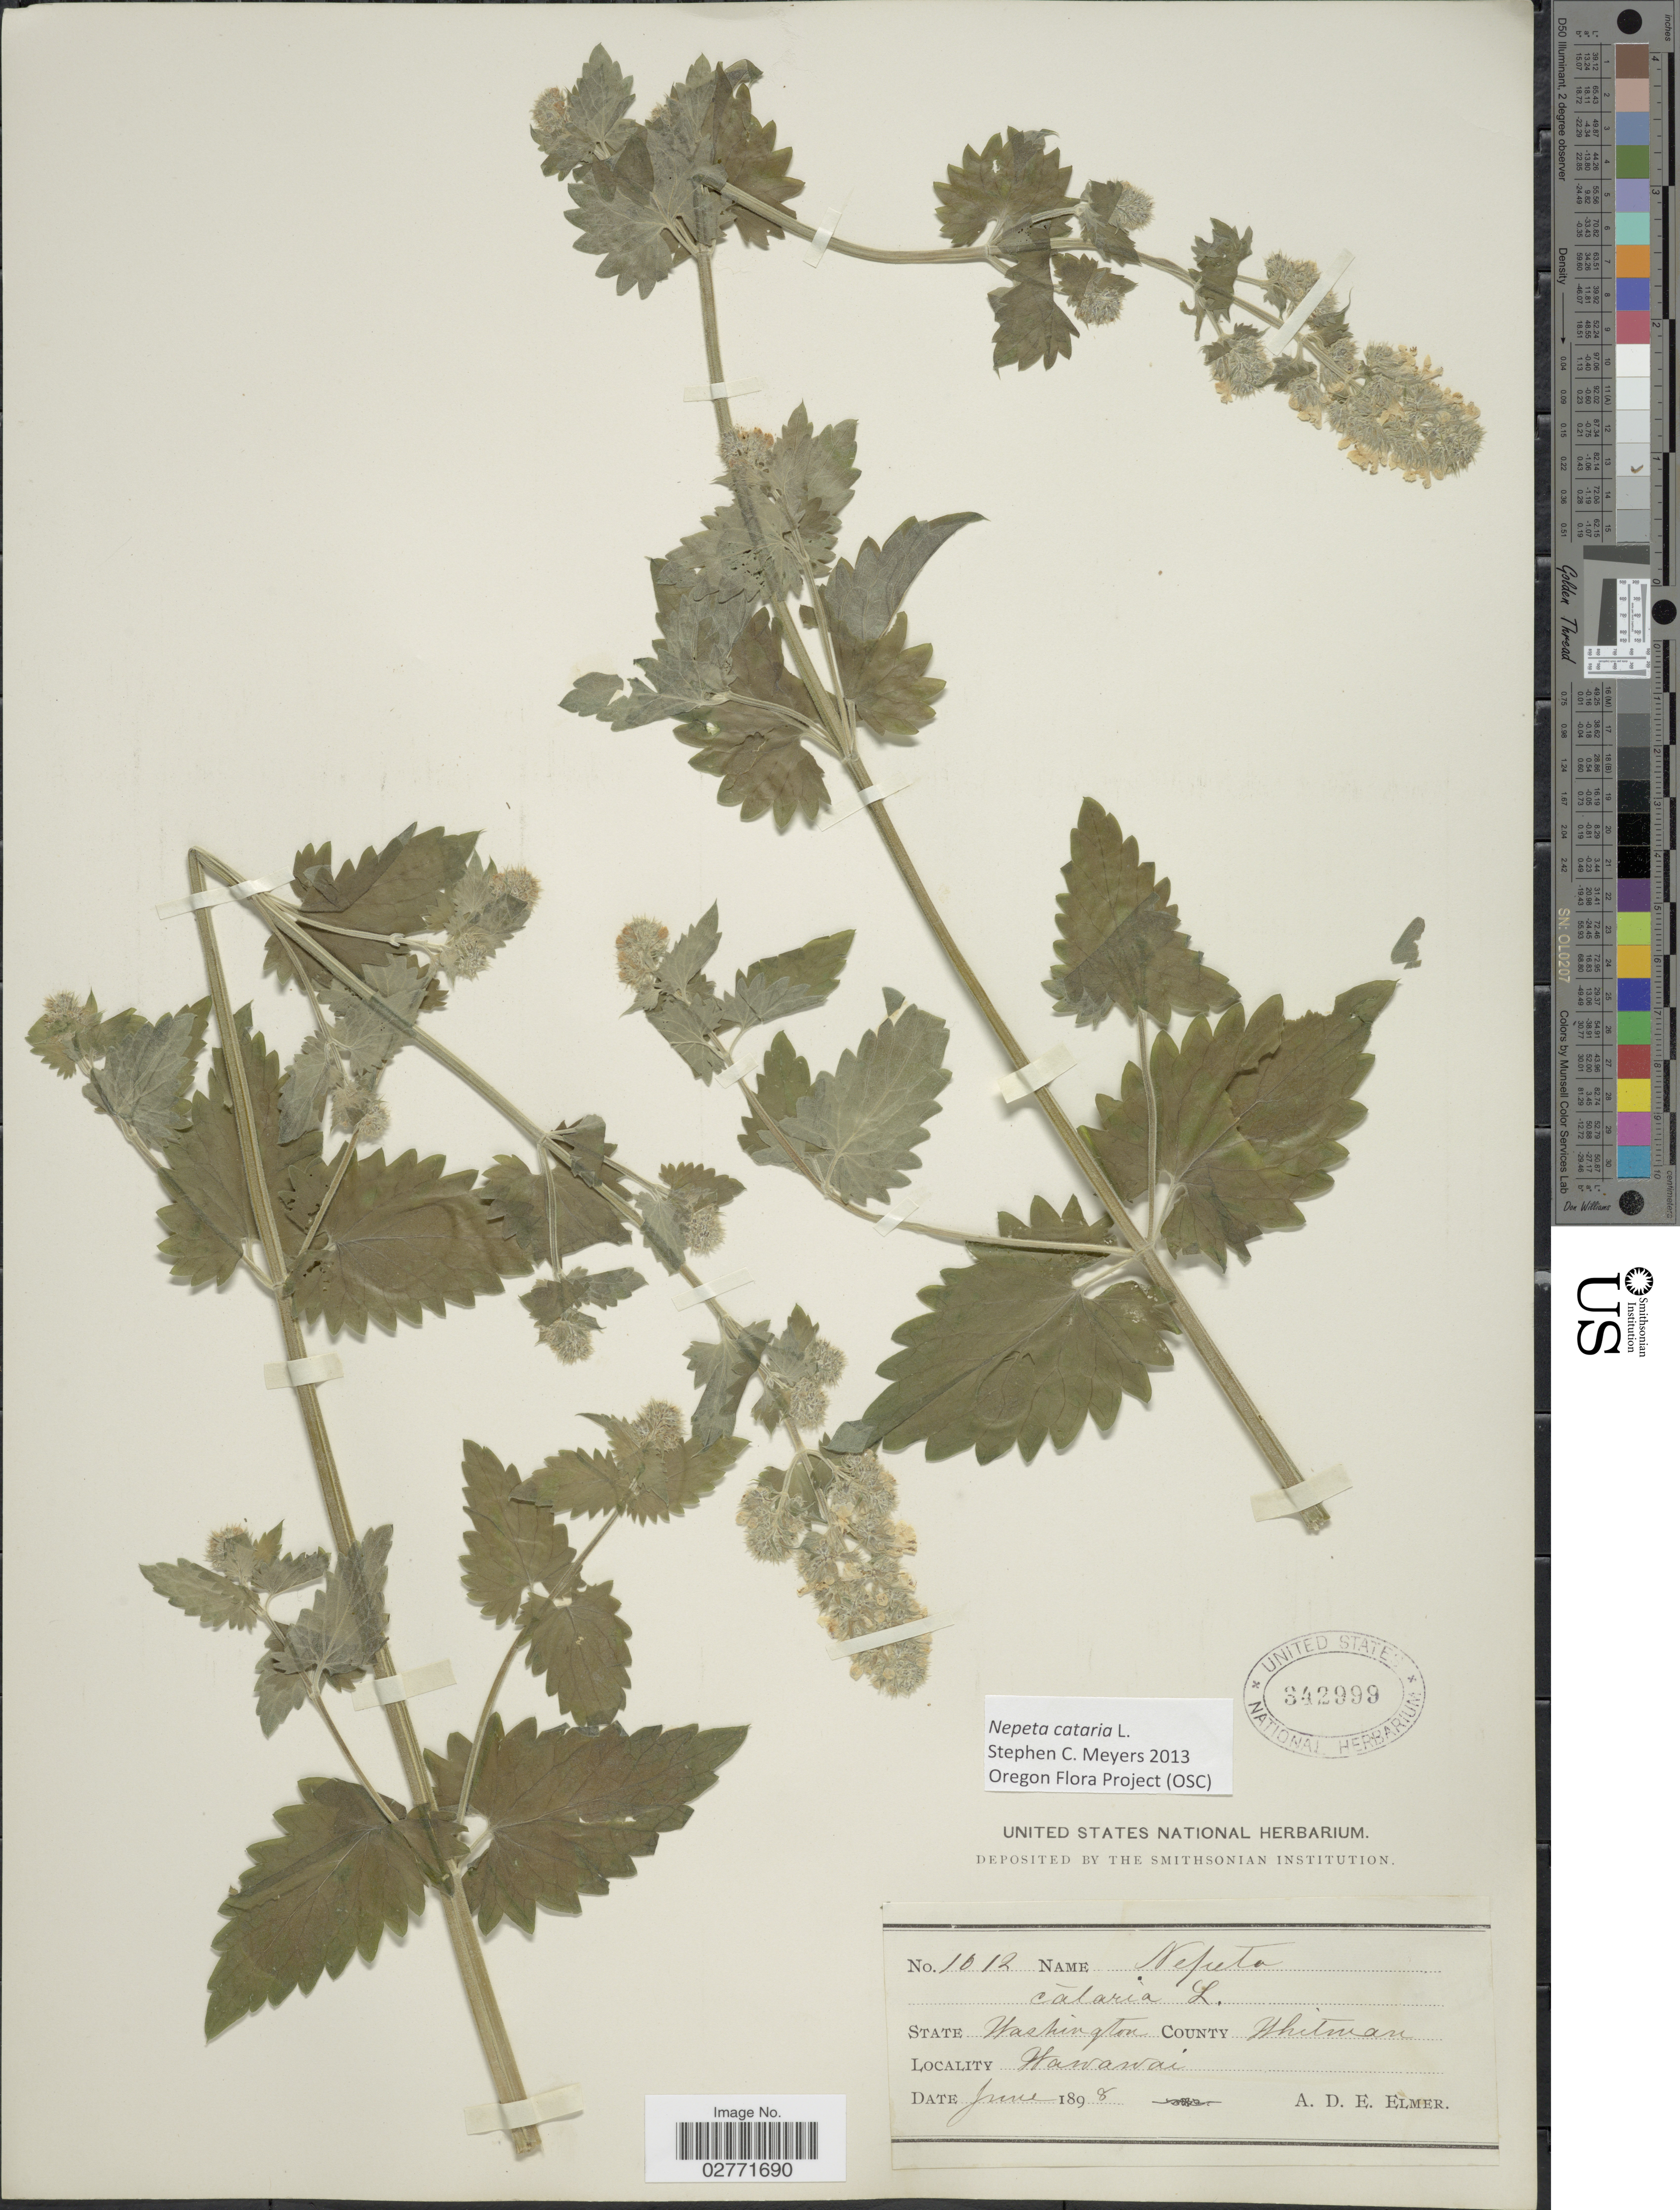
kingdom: Plantae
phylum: Tracheophyta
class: Magnoliopsida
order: Lamiales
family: Lamiaceae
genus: Nepeta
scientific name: Nepeta cataria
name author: L.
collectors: A. D. E. Elmer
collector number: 1012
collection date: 1898-06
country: United States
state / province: Washington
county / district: Whitman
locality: County Whitman, Wawawai.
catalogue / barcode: US 342999